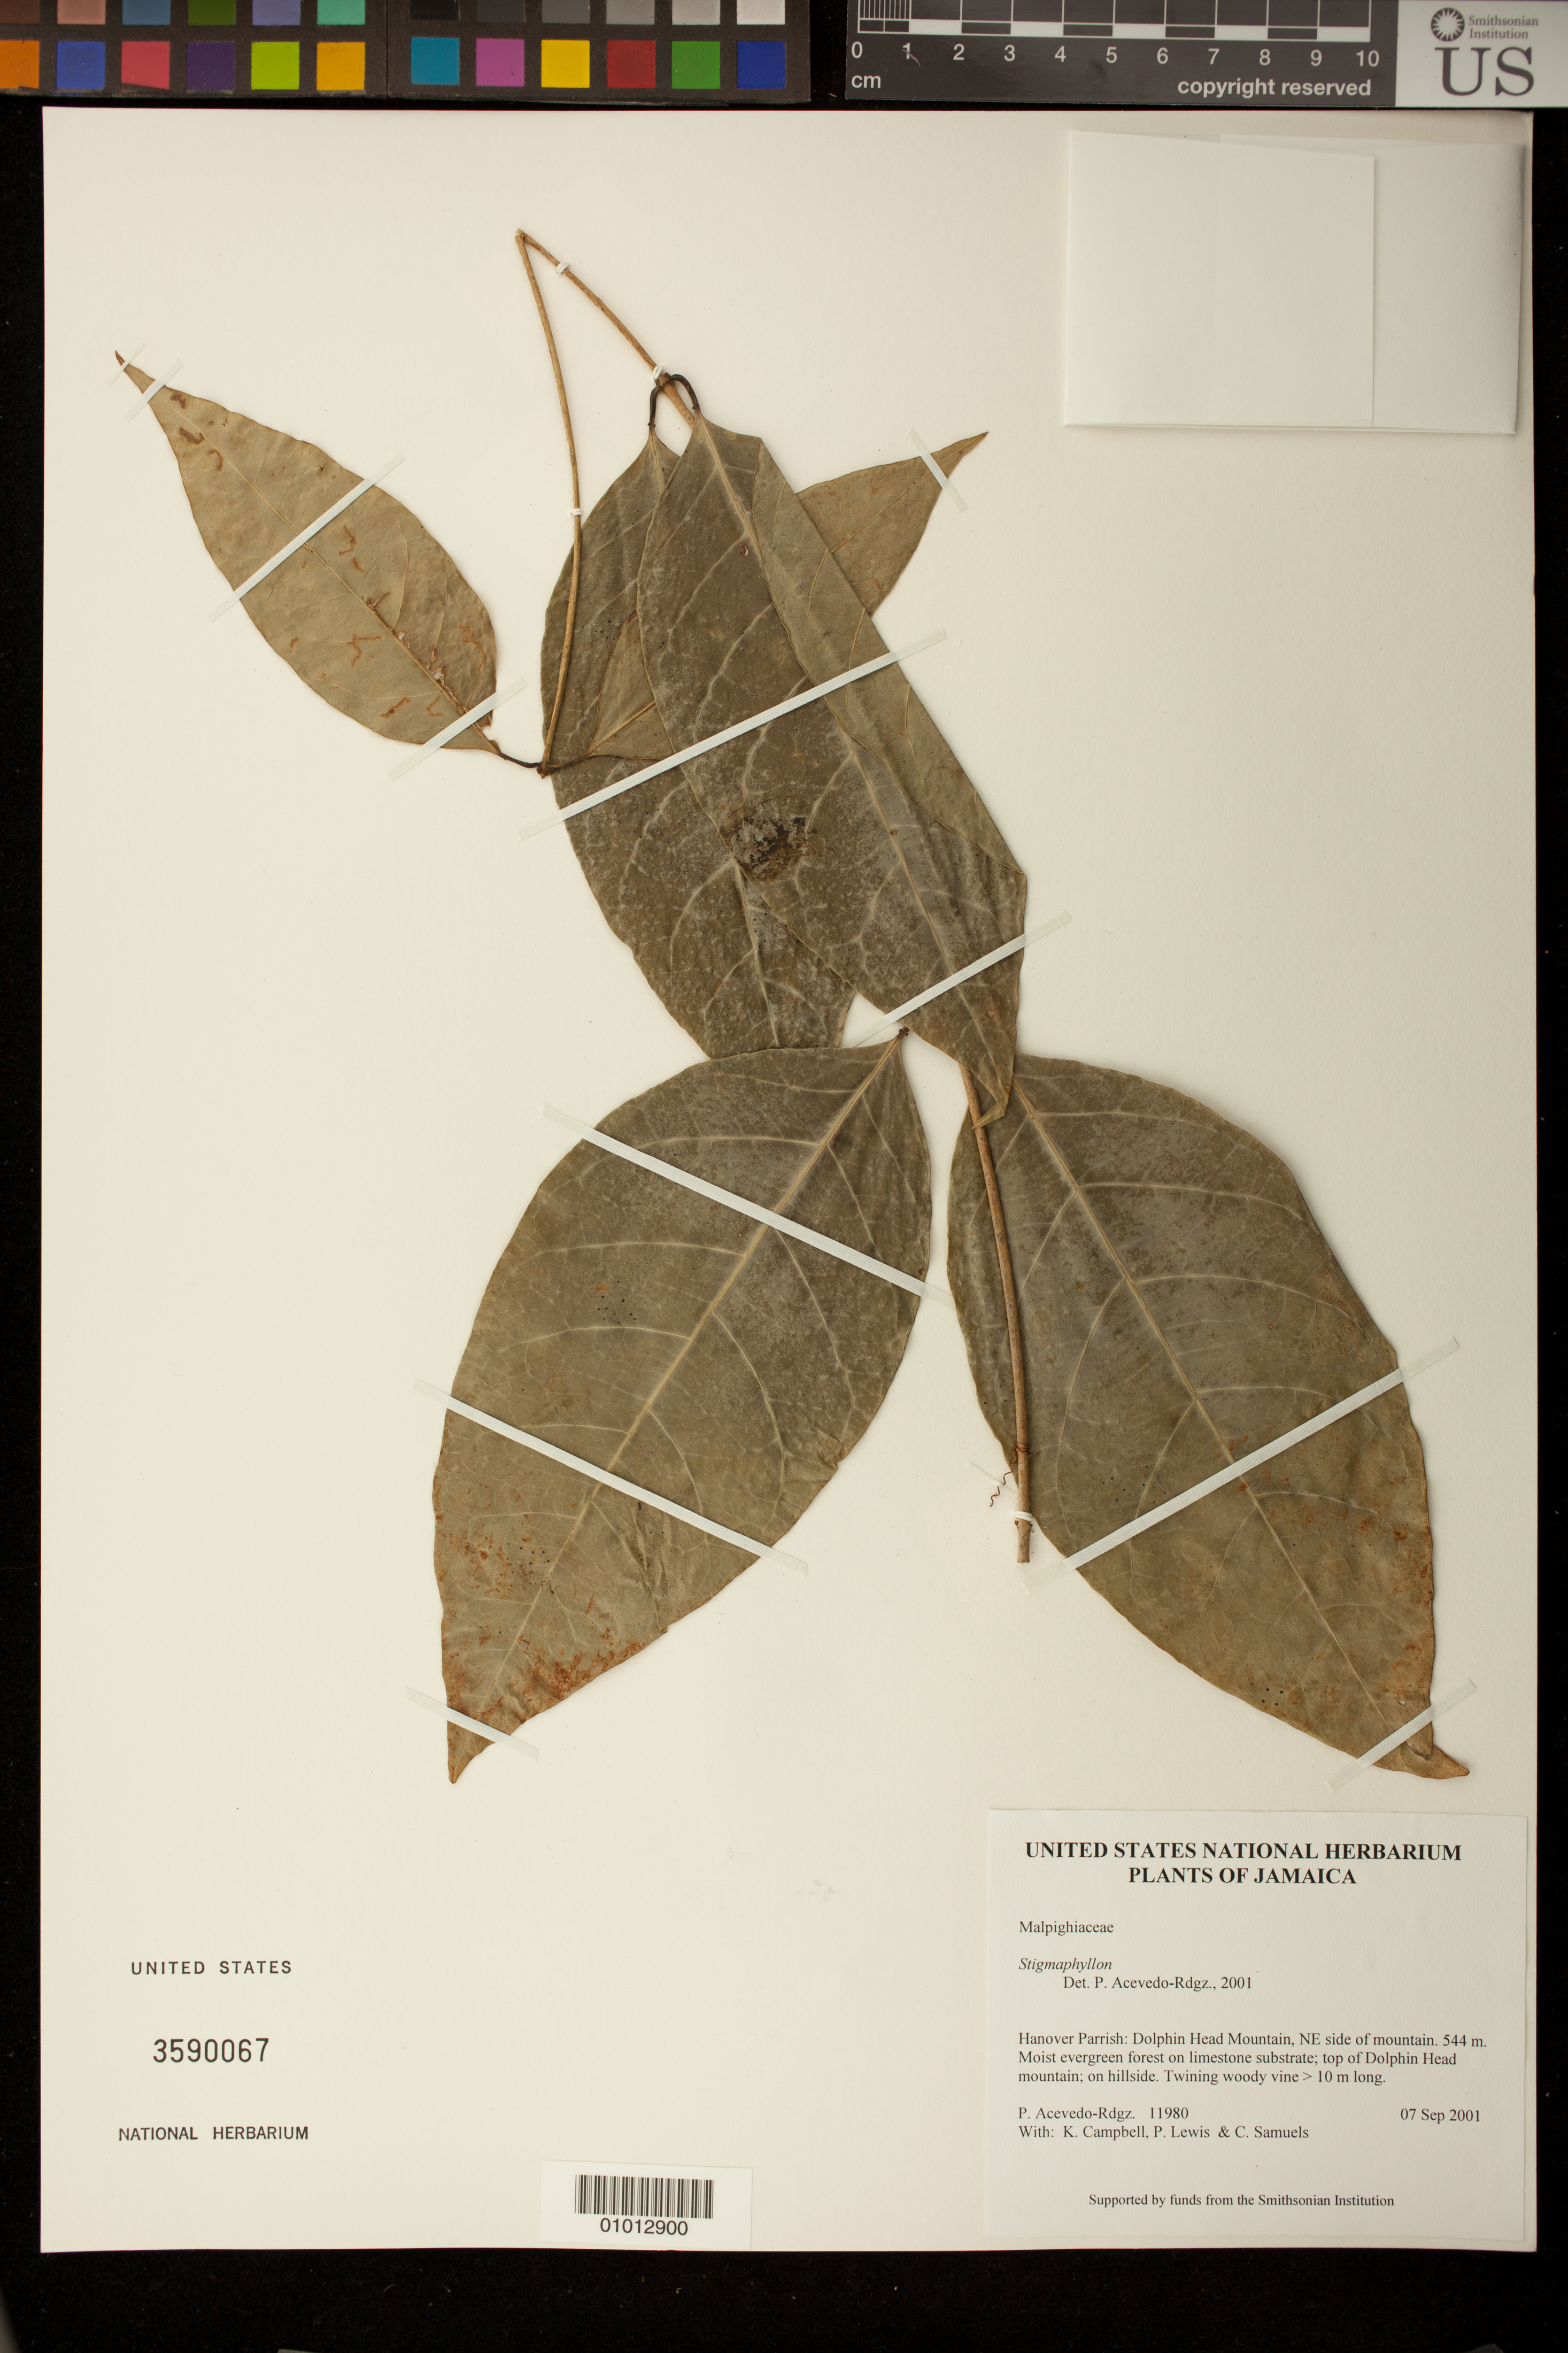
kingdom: Plantae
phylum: Tracheophyta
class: Magnoliopsida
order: Malpighiales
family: Malpighiaceae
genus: Stigmaphyllon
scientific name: Stigmaphyllon sp.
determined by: Acevedo-Rodríguez, P., (BOT), Smithsonian Institution - National Museum of Natural History (UNITED STATES)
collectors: P. Acevedo-Rodr., K. Campbell, P. Lewis & C. Samuels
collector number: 11980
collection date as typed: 07 Sep 2001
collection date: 2001-09-07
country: Jamaica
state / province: Hanover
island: Jamaica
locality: Hanover Parrish: Dolphin Head Mountain, NE side of mountain.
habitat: Moist evergreen forest on limestone substrate; top of Dolphin Head mountain; on hillside.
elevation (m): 544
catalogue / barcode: US 3590067